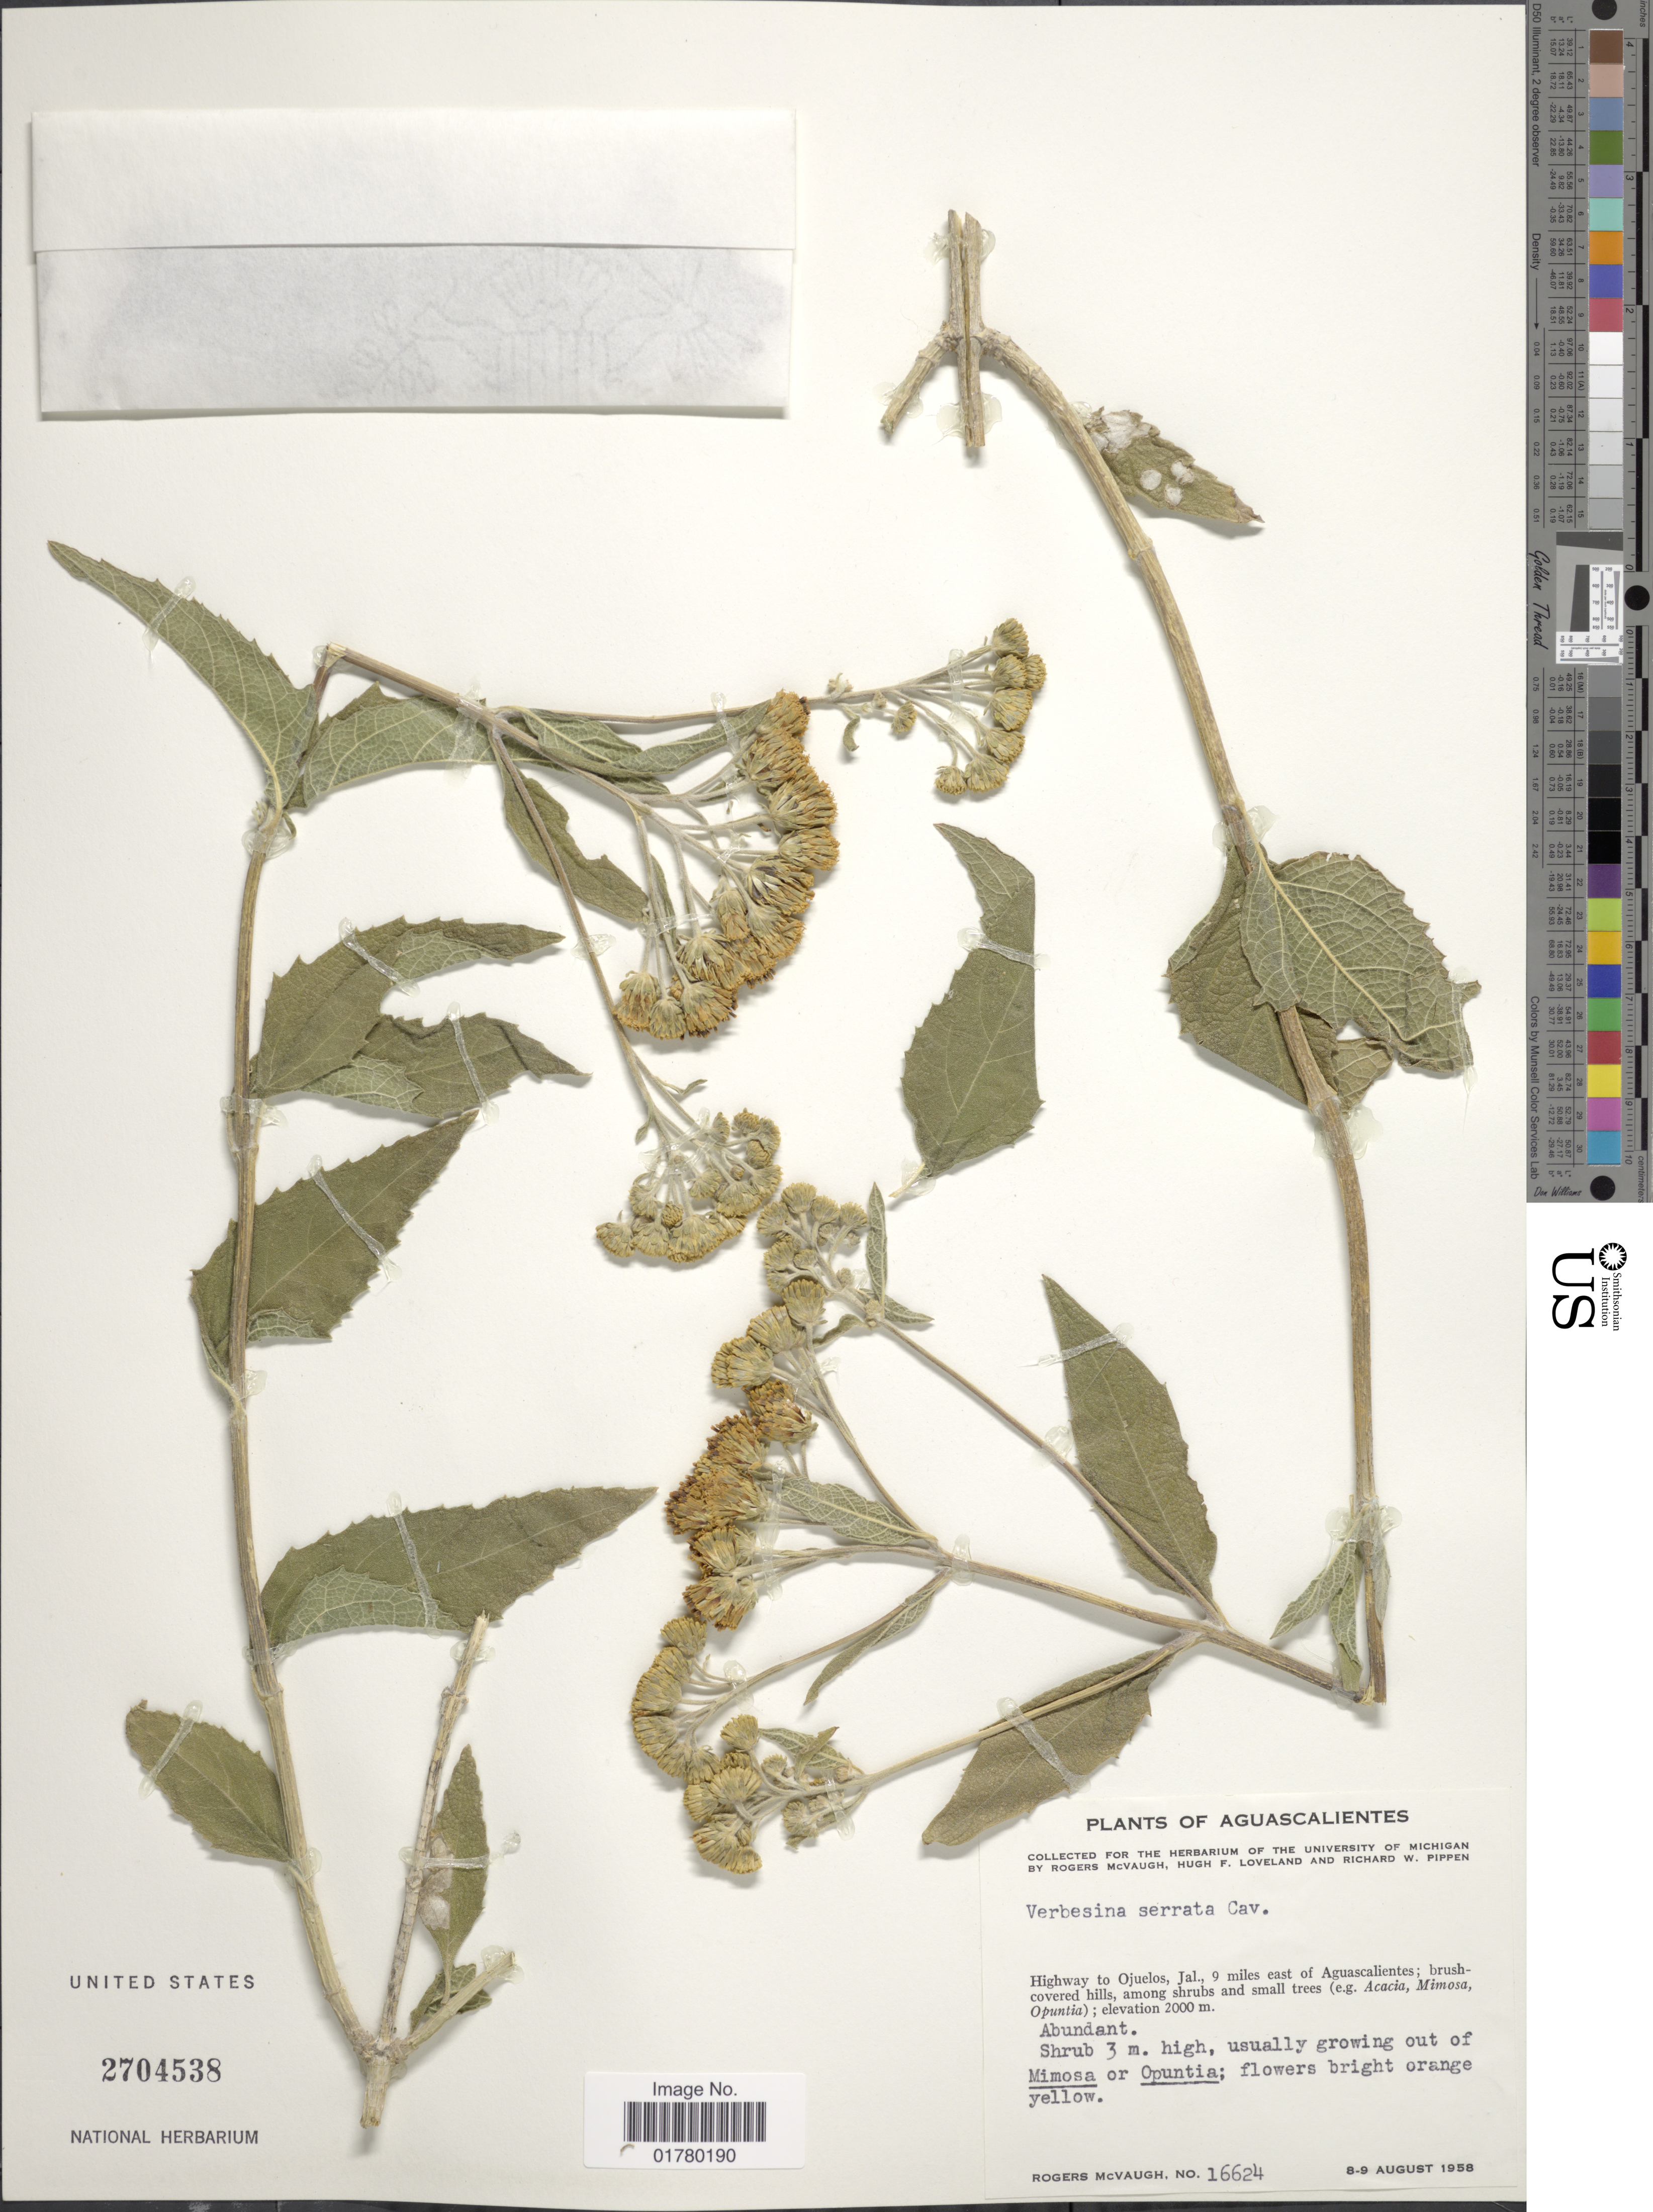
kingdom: Plantae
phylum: Tracheophyta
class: Magnoliopsida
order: Asterales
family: Asteraceae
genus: Verbesina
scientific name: Verbesina serrata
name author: Cav.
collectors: R. McVaugh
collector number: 16624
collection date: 1958-08-08/1958-08-09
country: Mexico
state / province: Aguascalientes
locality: Highway to Ojuelos, Jal., 9 miles east of Aguascalientes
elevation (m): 2000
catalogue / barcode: US 2704538